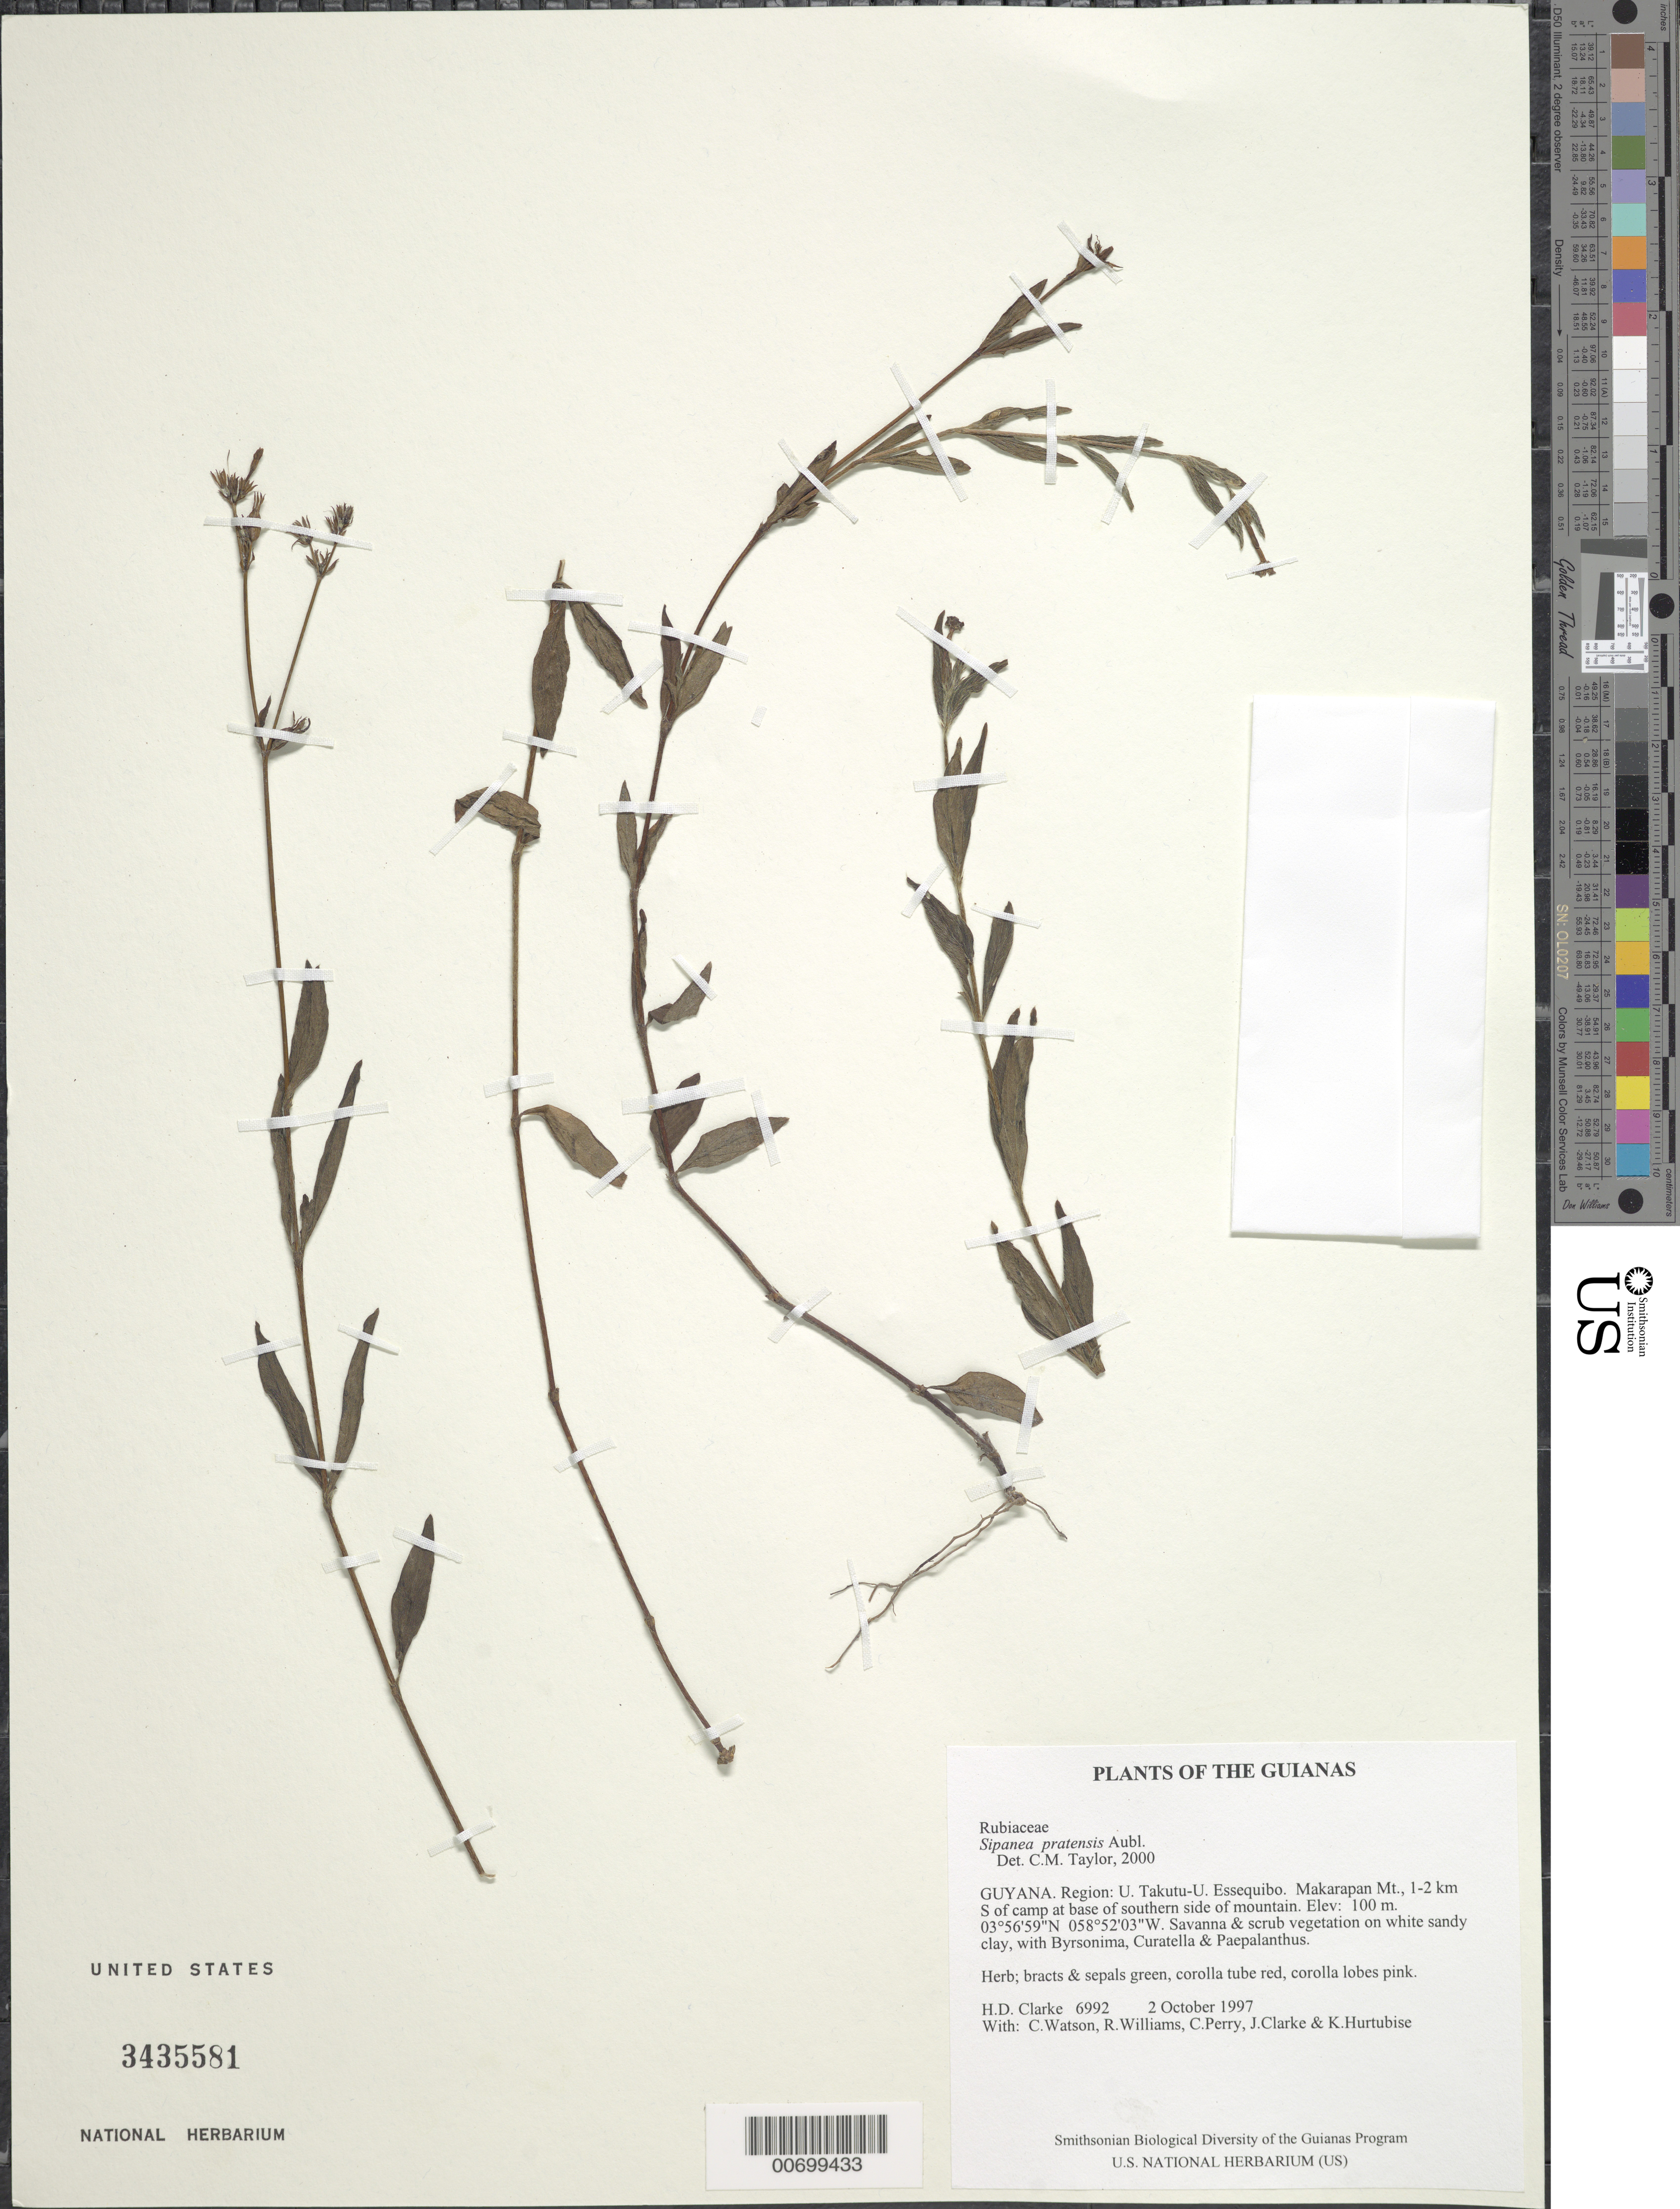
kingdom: Plantae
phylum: Tracheophyta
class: Magnoliopsida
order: Gentianales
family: Rubiaceae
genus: Sipanea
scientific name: Sipanea pratensis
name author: Aubl.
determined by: Taylor, Charlotte M.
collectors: H. D. Clarke, C. Watson, R. Williams, C. Perry, J. Clarke & K. Hurtubise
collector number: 6992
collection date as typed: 2 October 1997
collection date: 1997-10-02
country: Guyana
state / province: U. Takutu-U. Essequibo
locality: Makarapan Mt., 1-2 km S of camp at base of southern side of mountain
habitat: Savanna & scrub vegetation on white sandy clay, with Byrsonima, Curatella & Paepalanthus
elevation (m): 100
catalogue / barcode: US 3435581